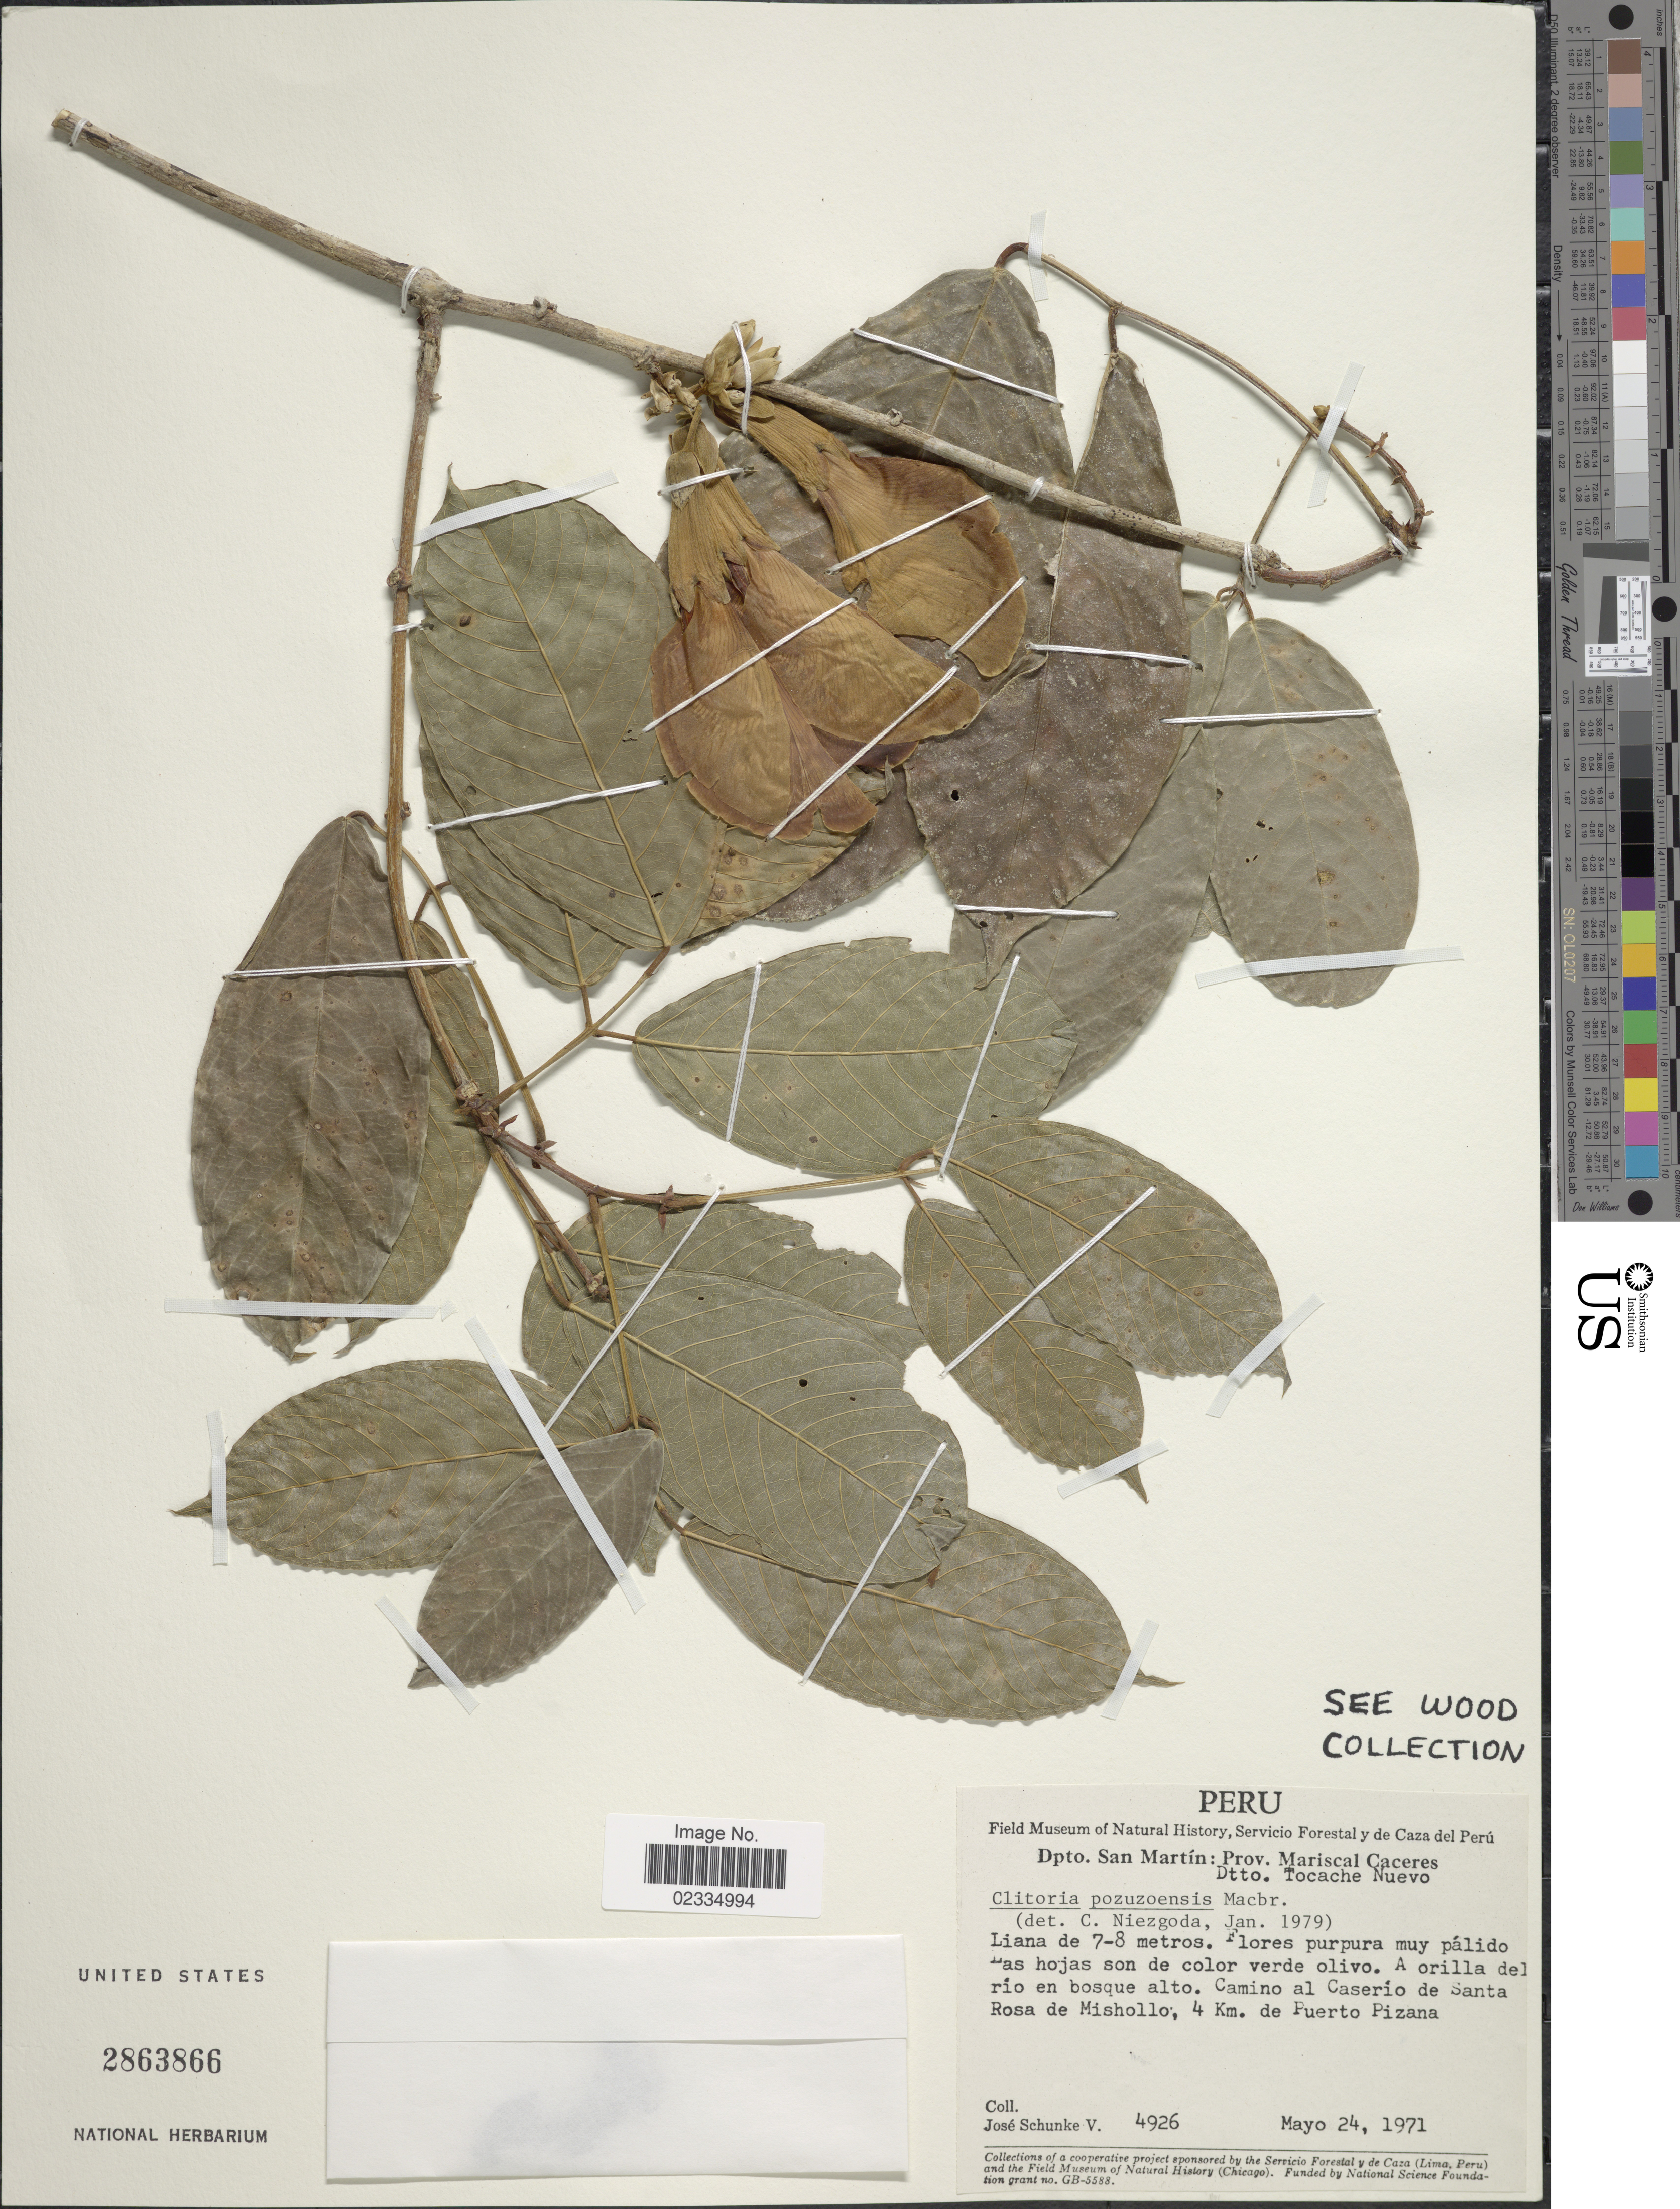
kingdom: Plantae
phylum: Tracheophyta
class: Magnoliopsida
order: Fabales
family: Fabaceae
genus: Clitoria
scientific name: Clitoria pozuzoensis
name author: J.F. Macbr.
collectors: J. Schunke Vigo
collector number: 4926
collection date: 1971-05-24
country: Peru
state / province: San Martín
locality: Prov. Mariscal Caceres. Dtto. Tocache Nuevo. Camino al Caserio de Santa Rosa de Mishollo, 4 km. de Puerto Pizana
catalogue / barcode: US 2863866